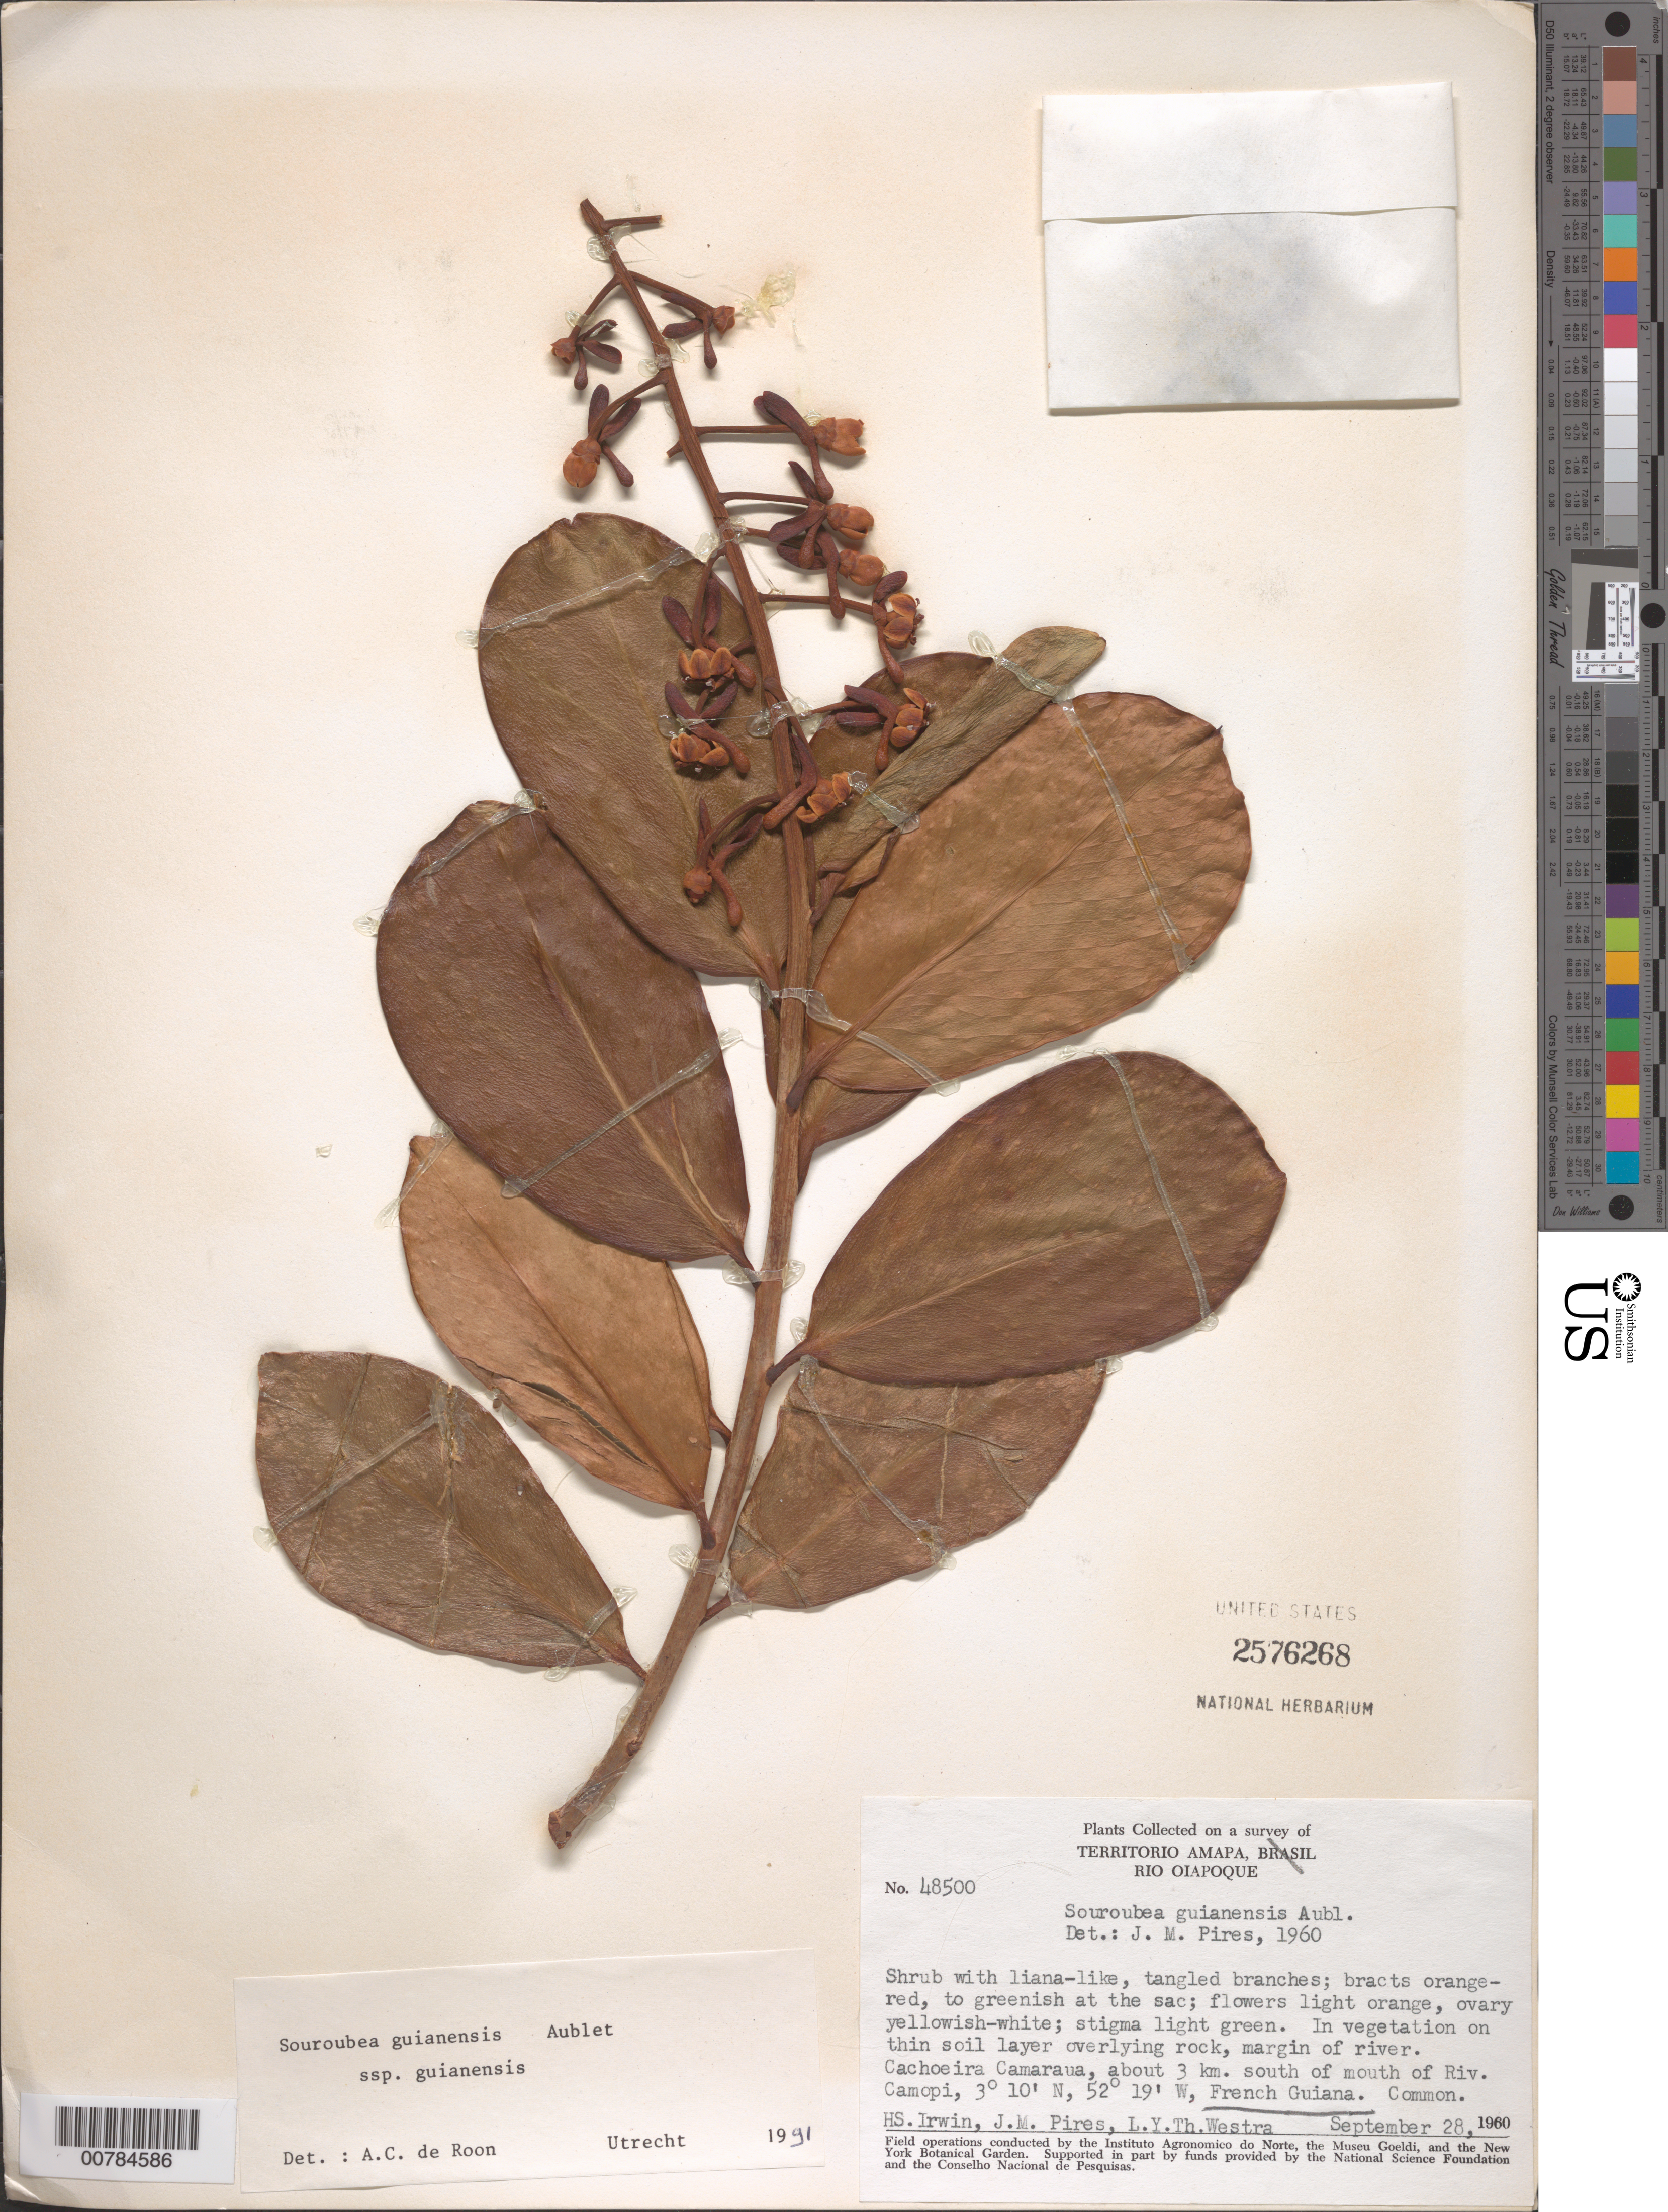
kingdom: Plantae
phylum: Tracheophyta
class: Magnoliopsida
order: Ericales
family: Marcgraviaceae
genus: Souroubea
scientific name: Souroubea guianensis subsp. guianensis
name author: Aubl.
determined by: de Roon, A. C.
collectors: H. Irwin, M. J. Pires & L. Y. T. Westra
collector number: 48500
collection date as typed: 28-Sep-60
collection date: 1960-09-28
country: French Guiana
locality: RIo Oiapoque, Cachoeira Camaraua, about 3 km S of mouth of riv. Camopi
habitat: Vegetation thin soil layer overlying rock, margin of river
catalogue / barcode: US 2576268